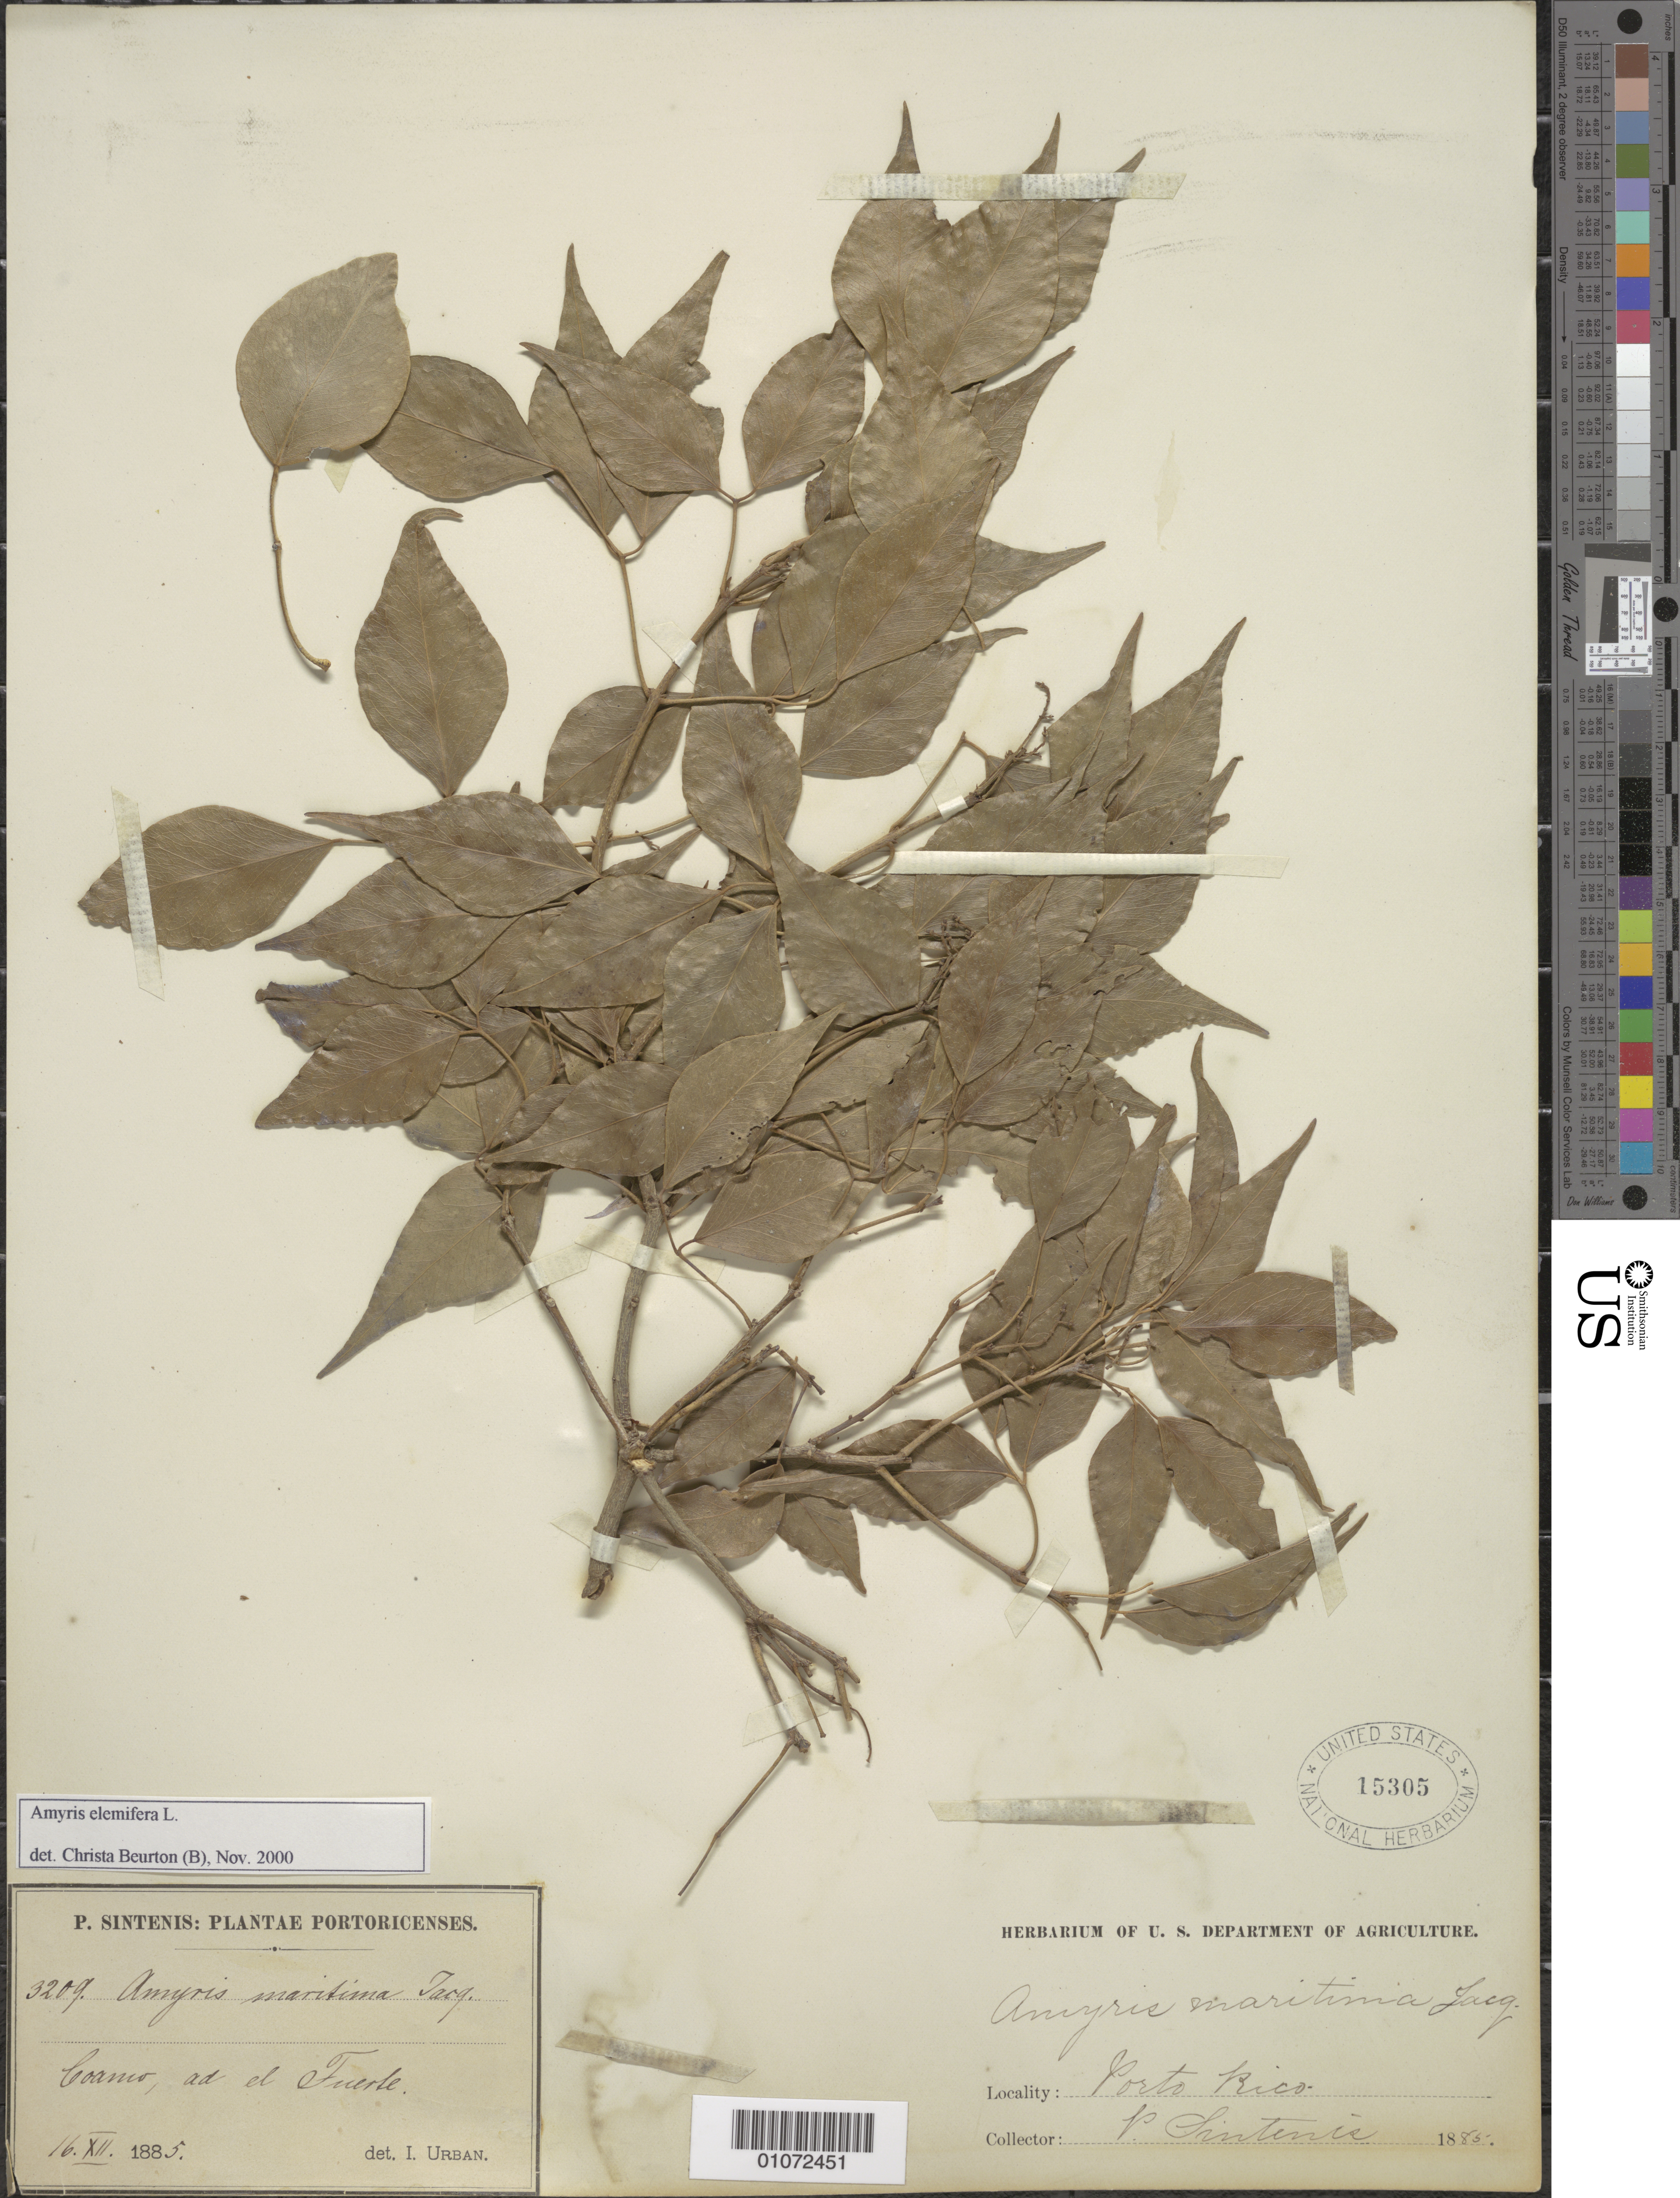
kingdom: Plantae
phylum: Tracheophyta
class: Magnoliopsida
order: Sapindales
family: Rutaceae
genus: Amyris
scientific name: Amyris elemifera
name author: L.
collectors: P. Sintenis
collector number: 3209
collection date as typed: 1885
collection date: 1885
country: Puerto Rico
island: Puerto Rico I.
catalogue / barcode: US 15305